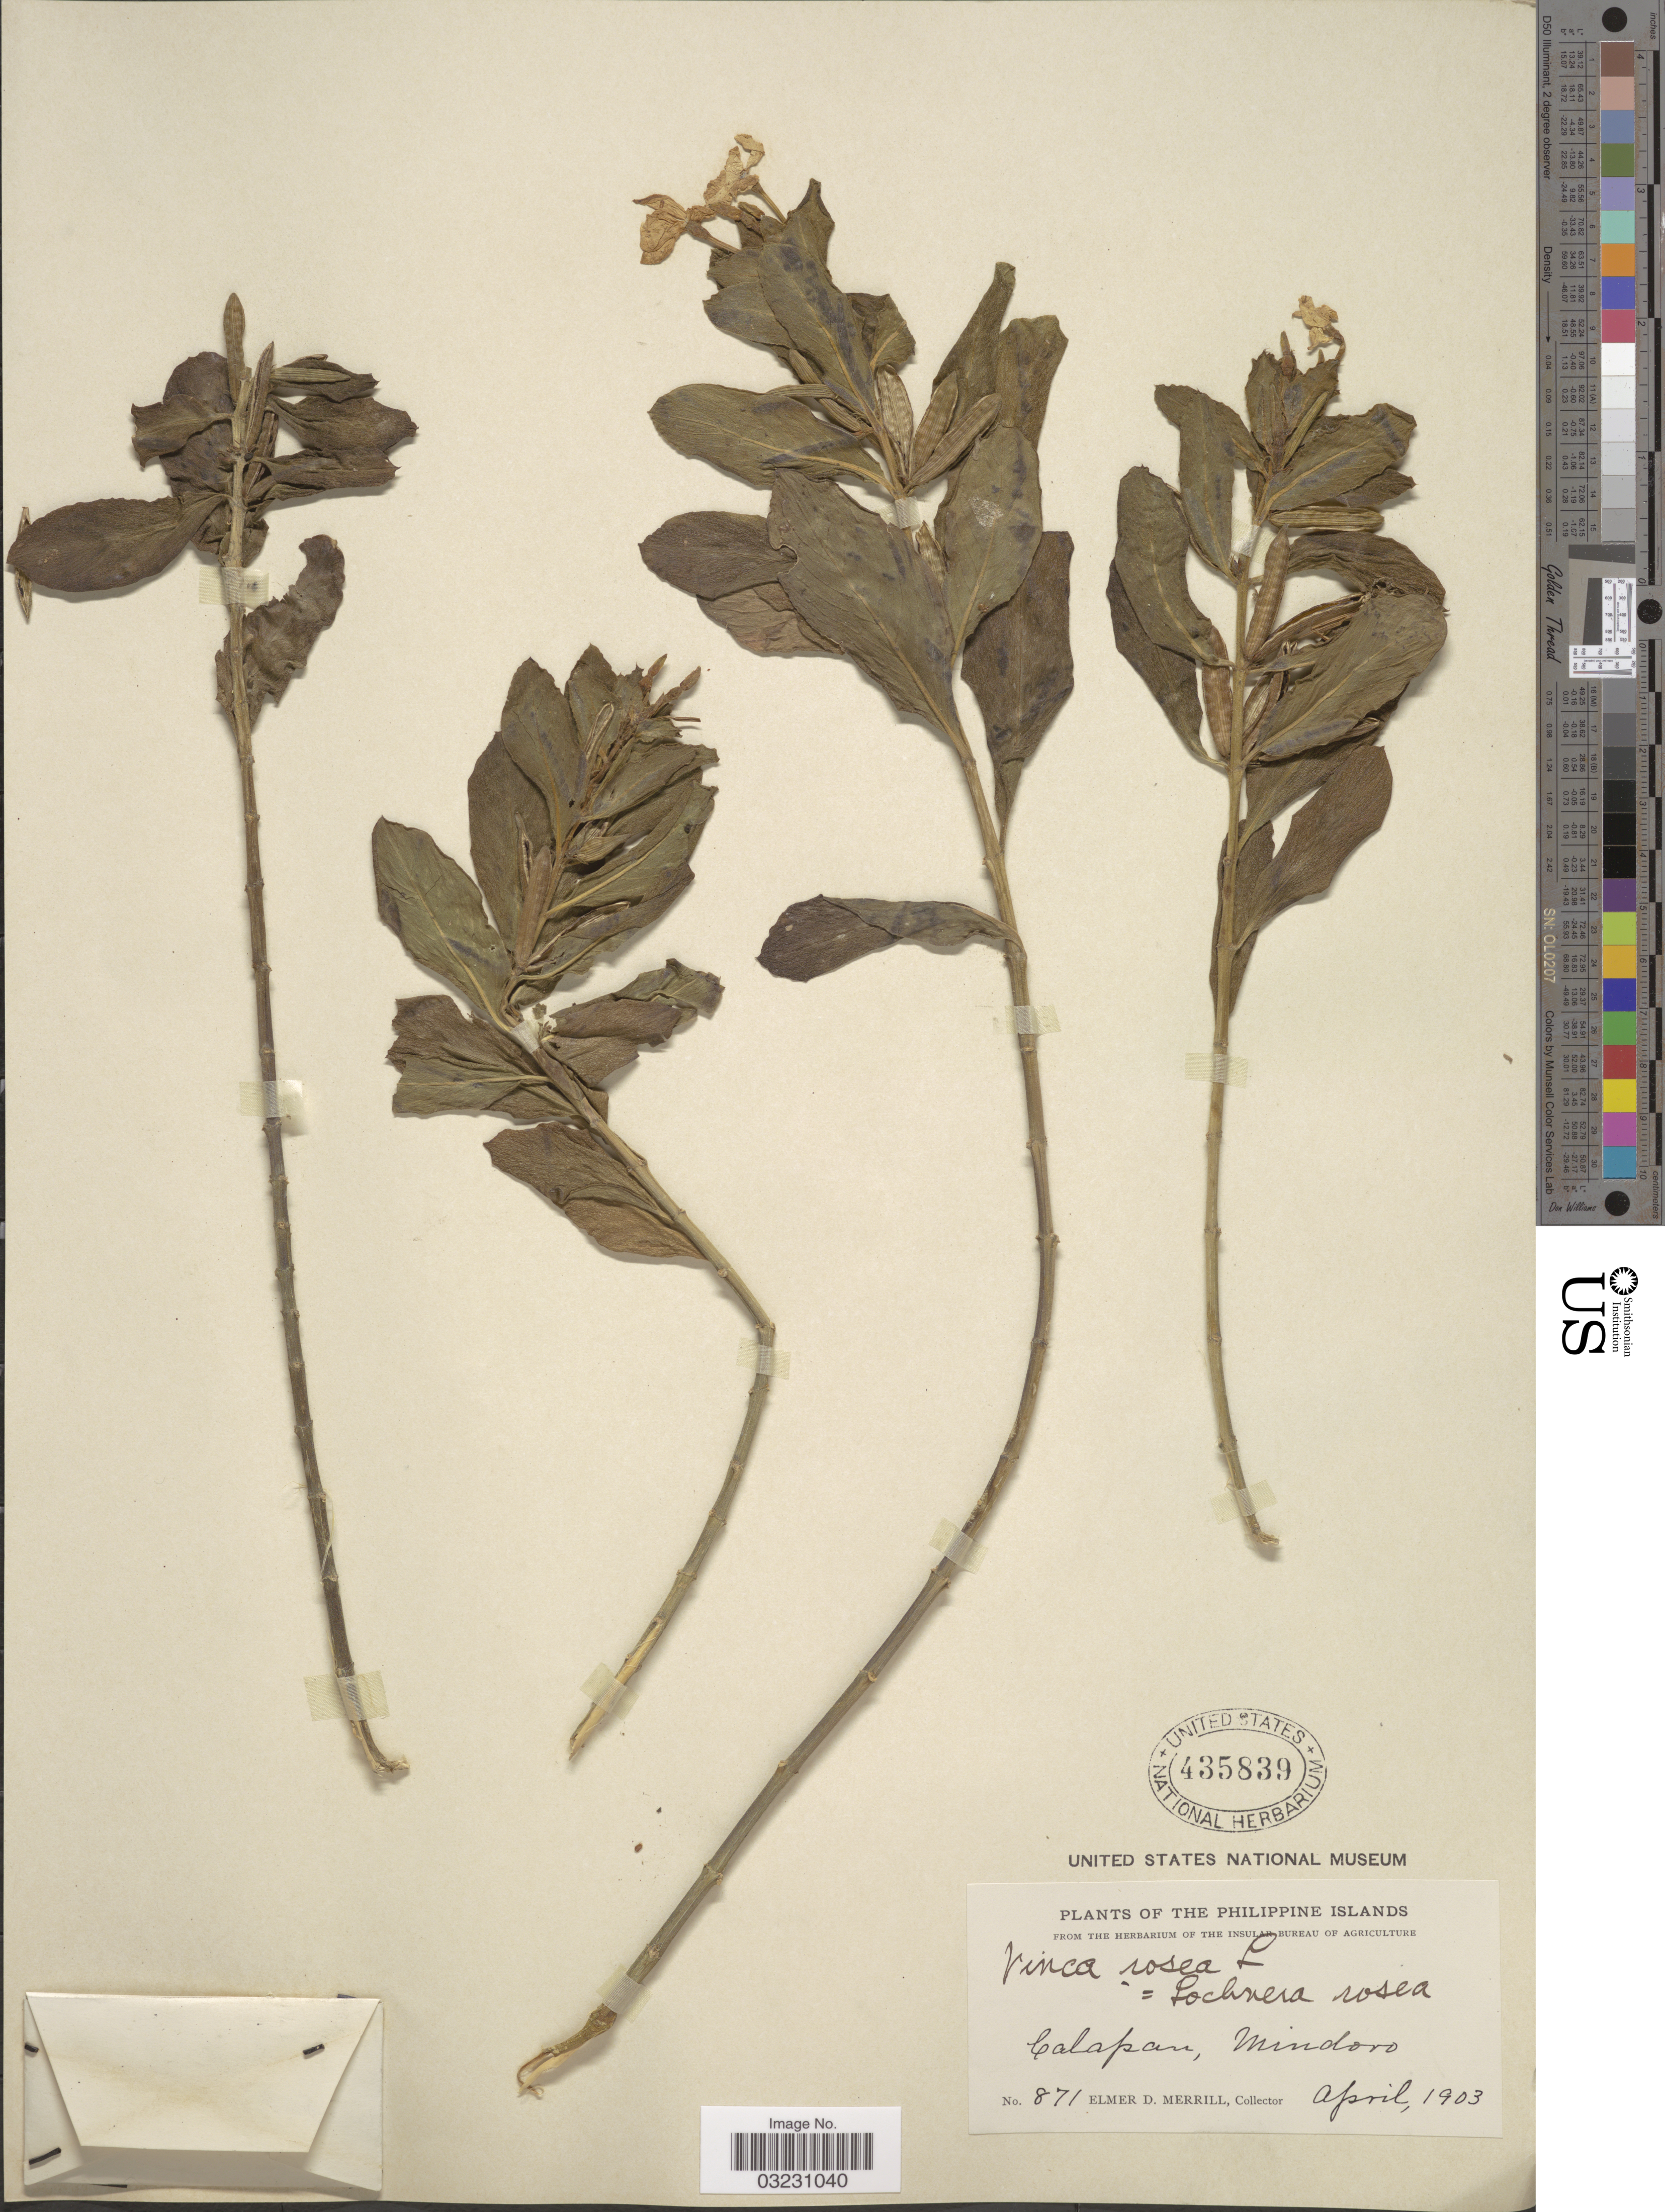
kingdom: Plantae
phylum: Tracheophyta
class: Magnoliopsida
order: Gentianales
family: Apocynaceae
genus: Catharanthus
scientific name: Catharanthus roseus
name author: (L.) G. Don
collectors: E. D. Merrill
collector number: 871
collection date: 1903-04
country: Philippines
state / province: Mimaropa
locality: Calapan, Mindoro.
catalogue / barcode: US 435839